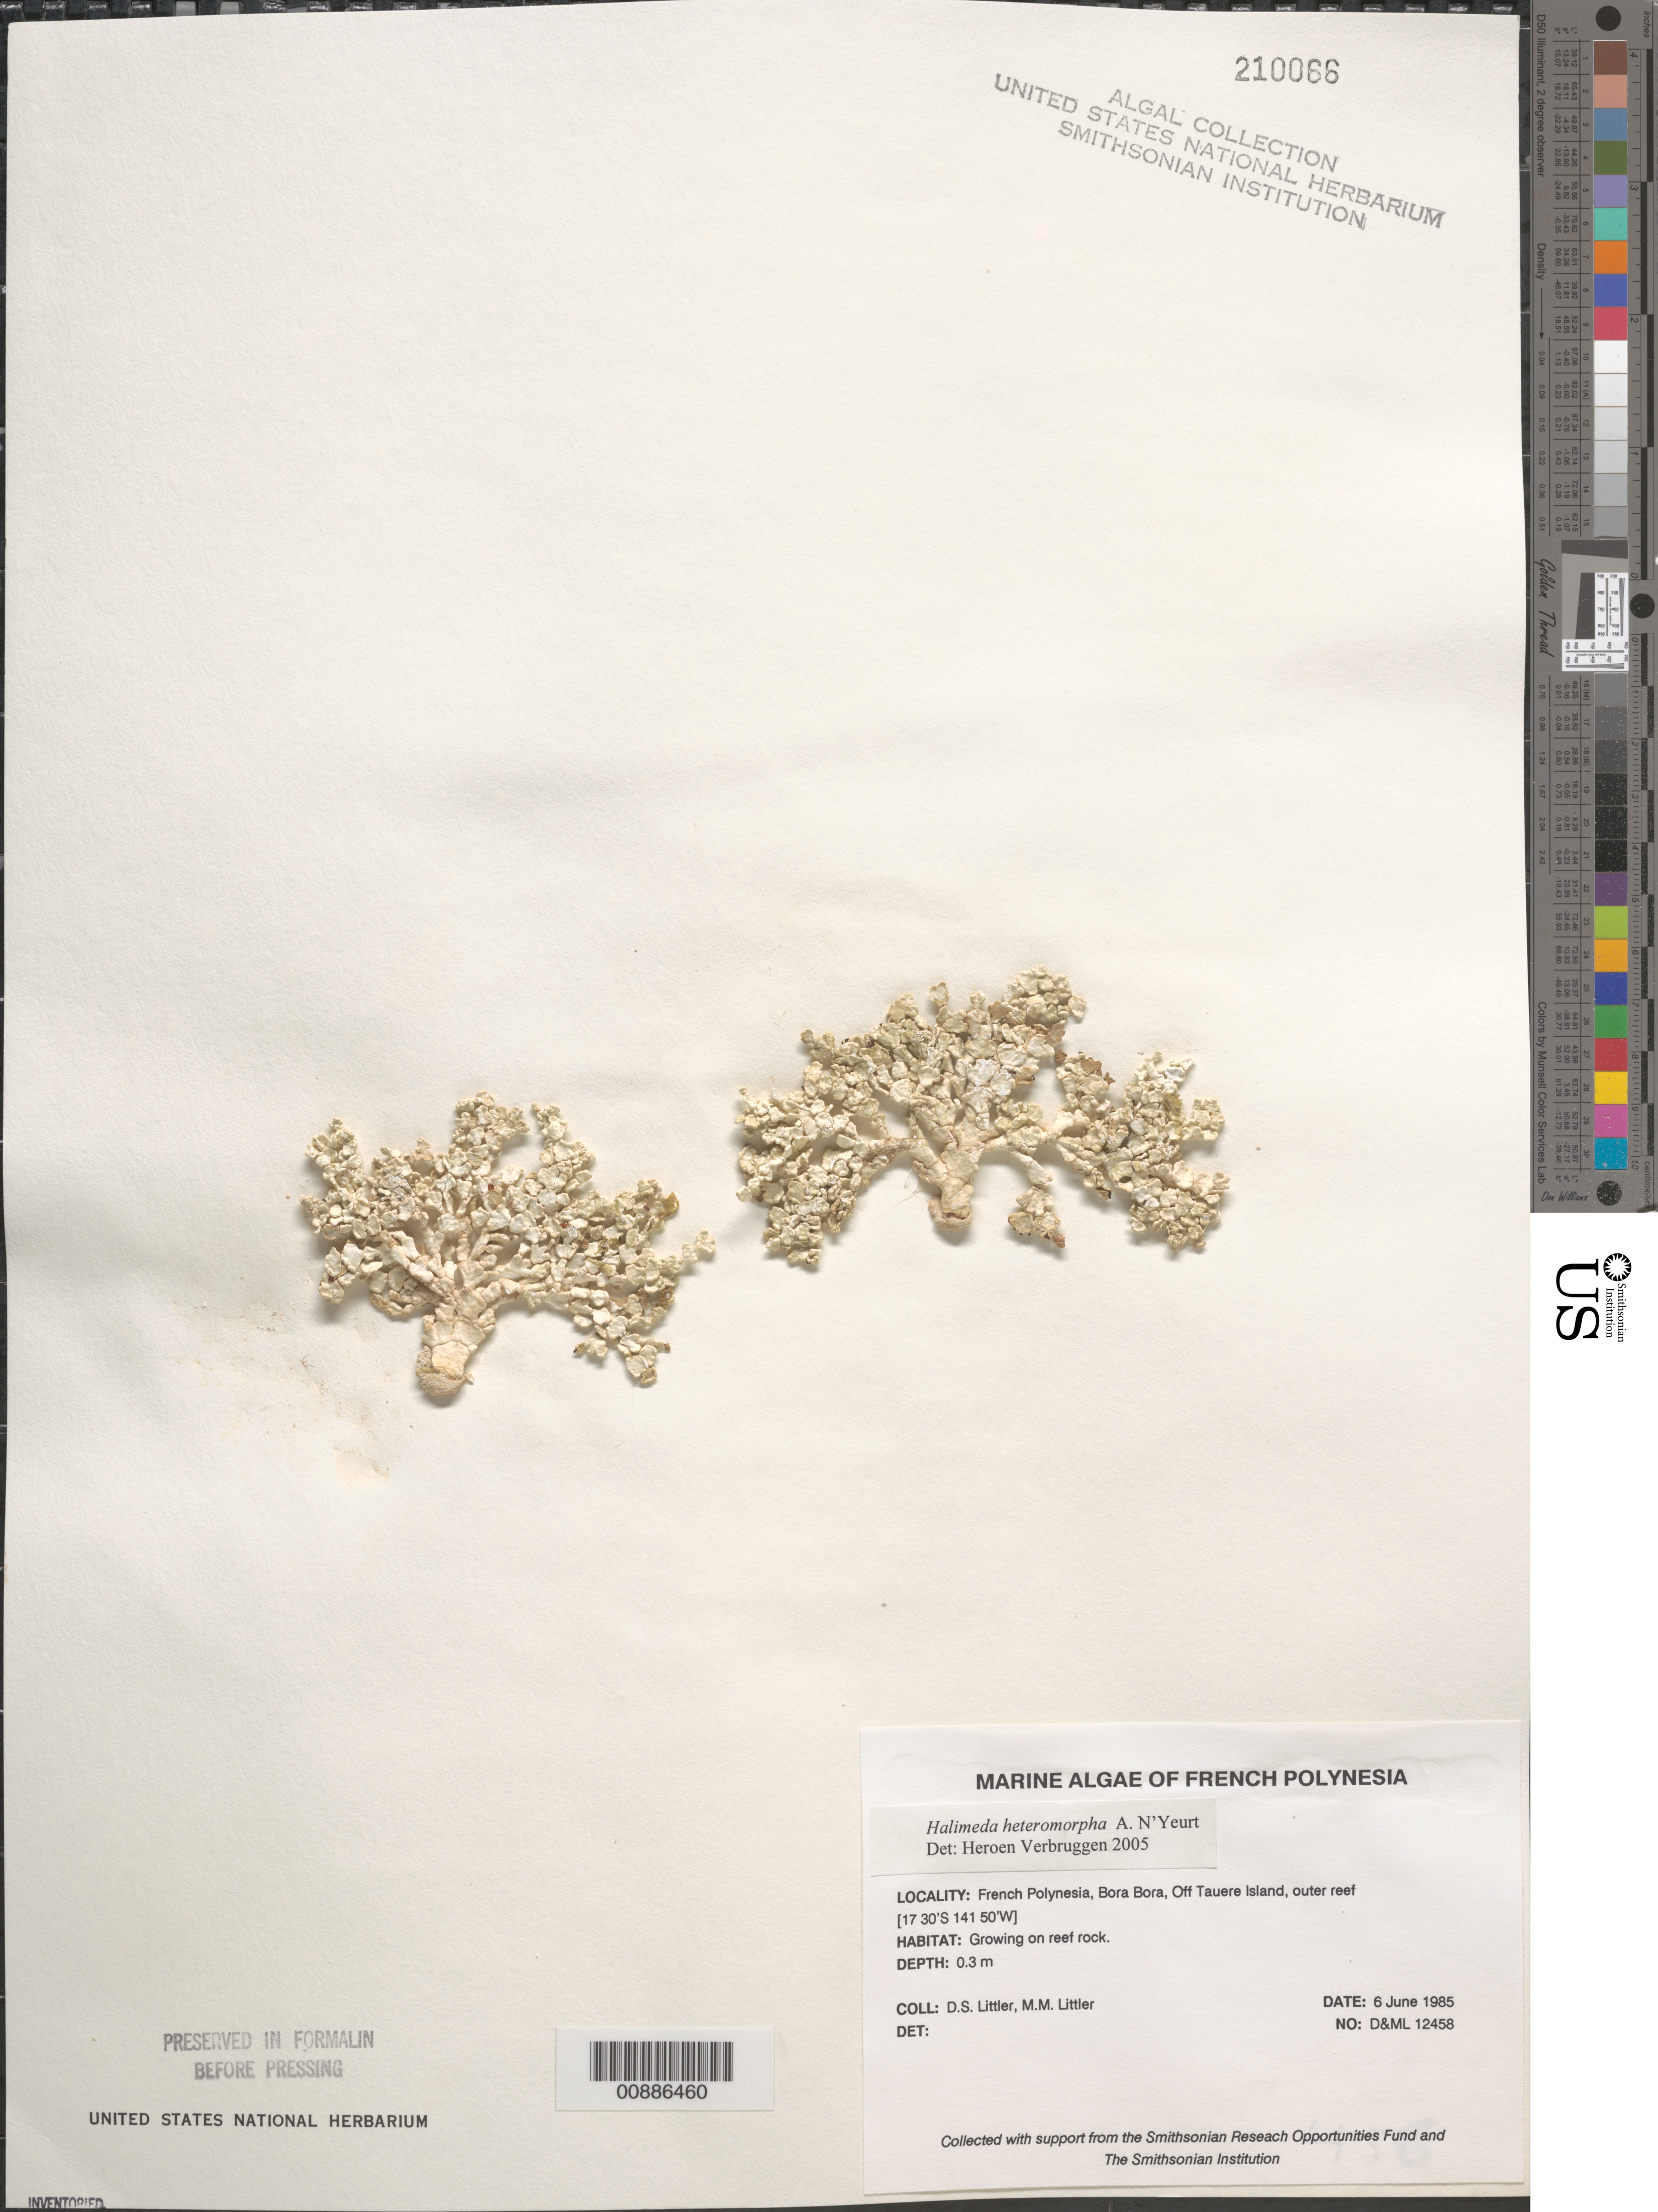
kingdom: Plantae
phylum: Chlorophyta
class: Ulvophyceae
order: Bryopsidales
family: Halimedaceae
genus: Halimeda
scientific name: Halimeda heteromorpha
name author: N'Yeurt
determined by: Verbruggen, H.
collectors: D. S. Littler & M. M. Littler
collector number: D&ML 12458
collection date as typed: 06 Jun 1985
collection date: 1985-06-06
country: French Polynesia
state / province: Iles Sous-le-Vent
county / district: Bora Bora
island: Bora Bora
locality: Off Tauere Island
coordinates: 17 30'S, 141 50'W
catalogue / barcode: US 210066